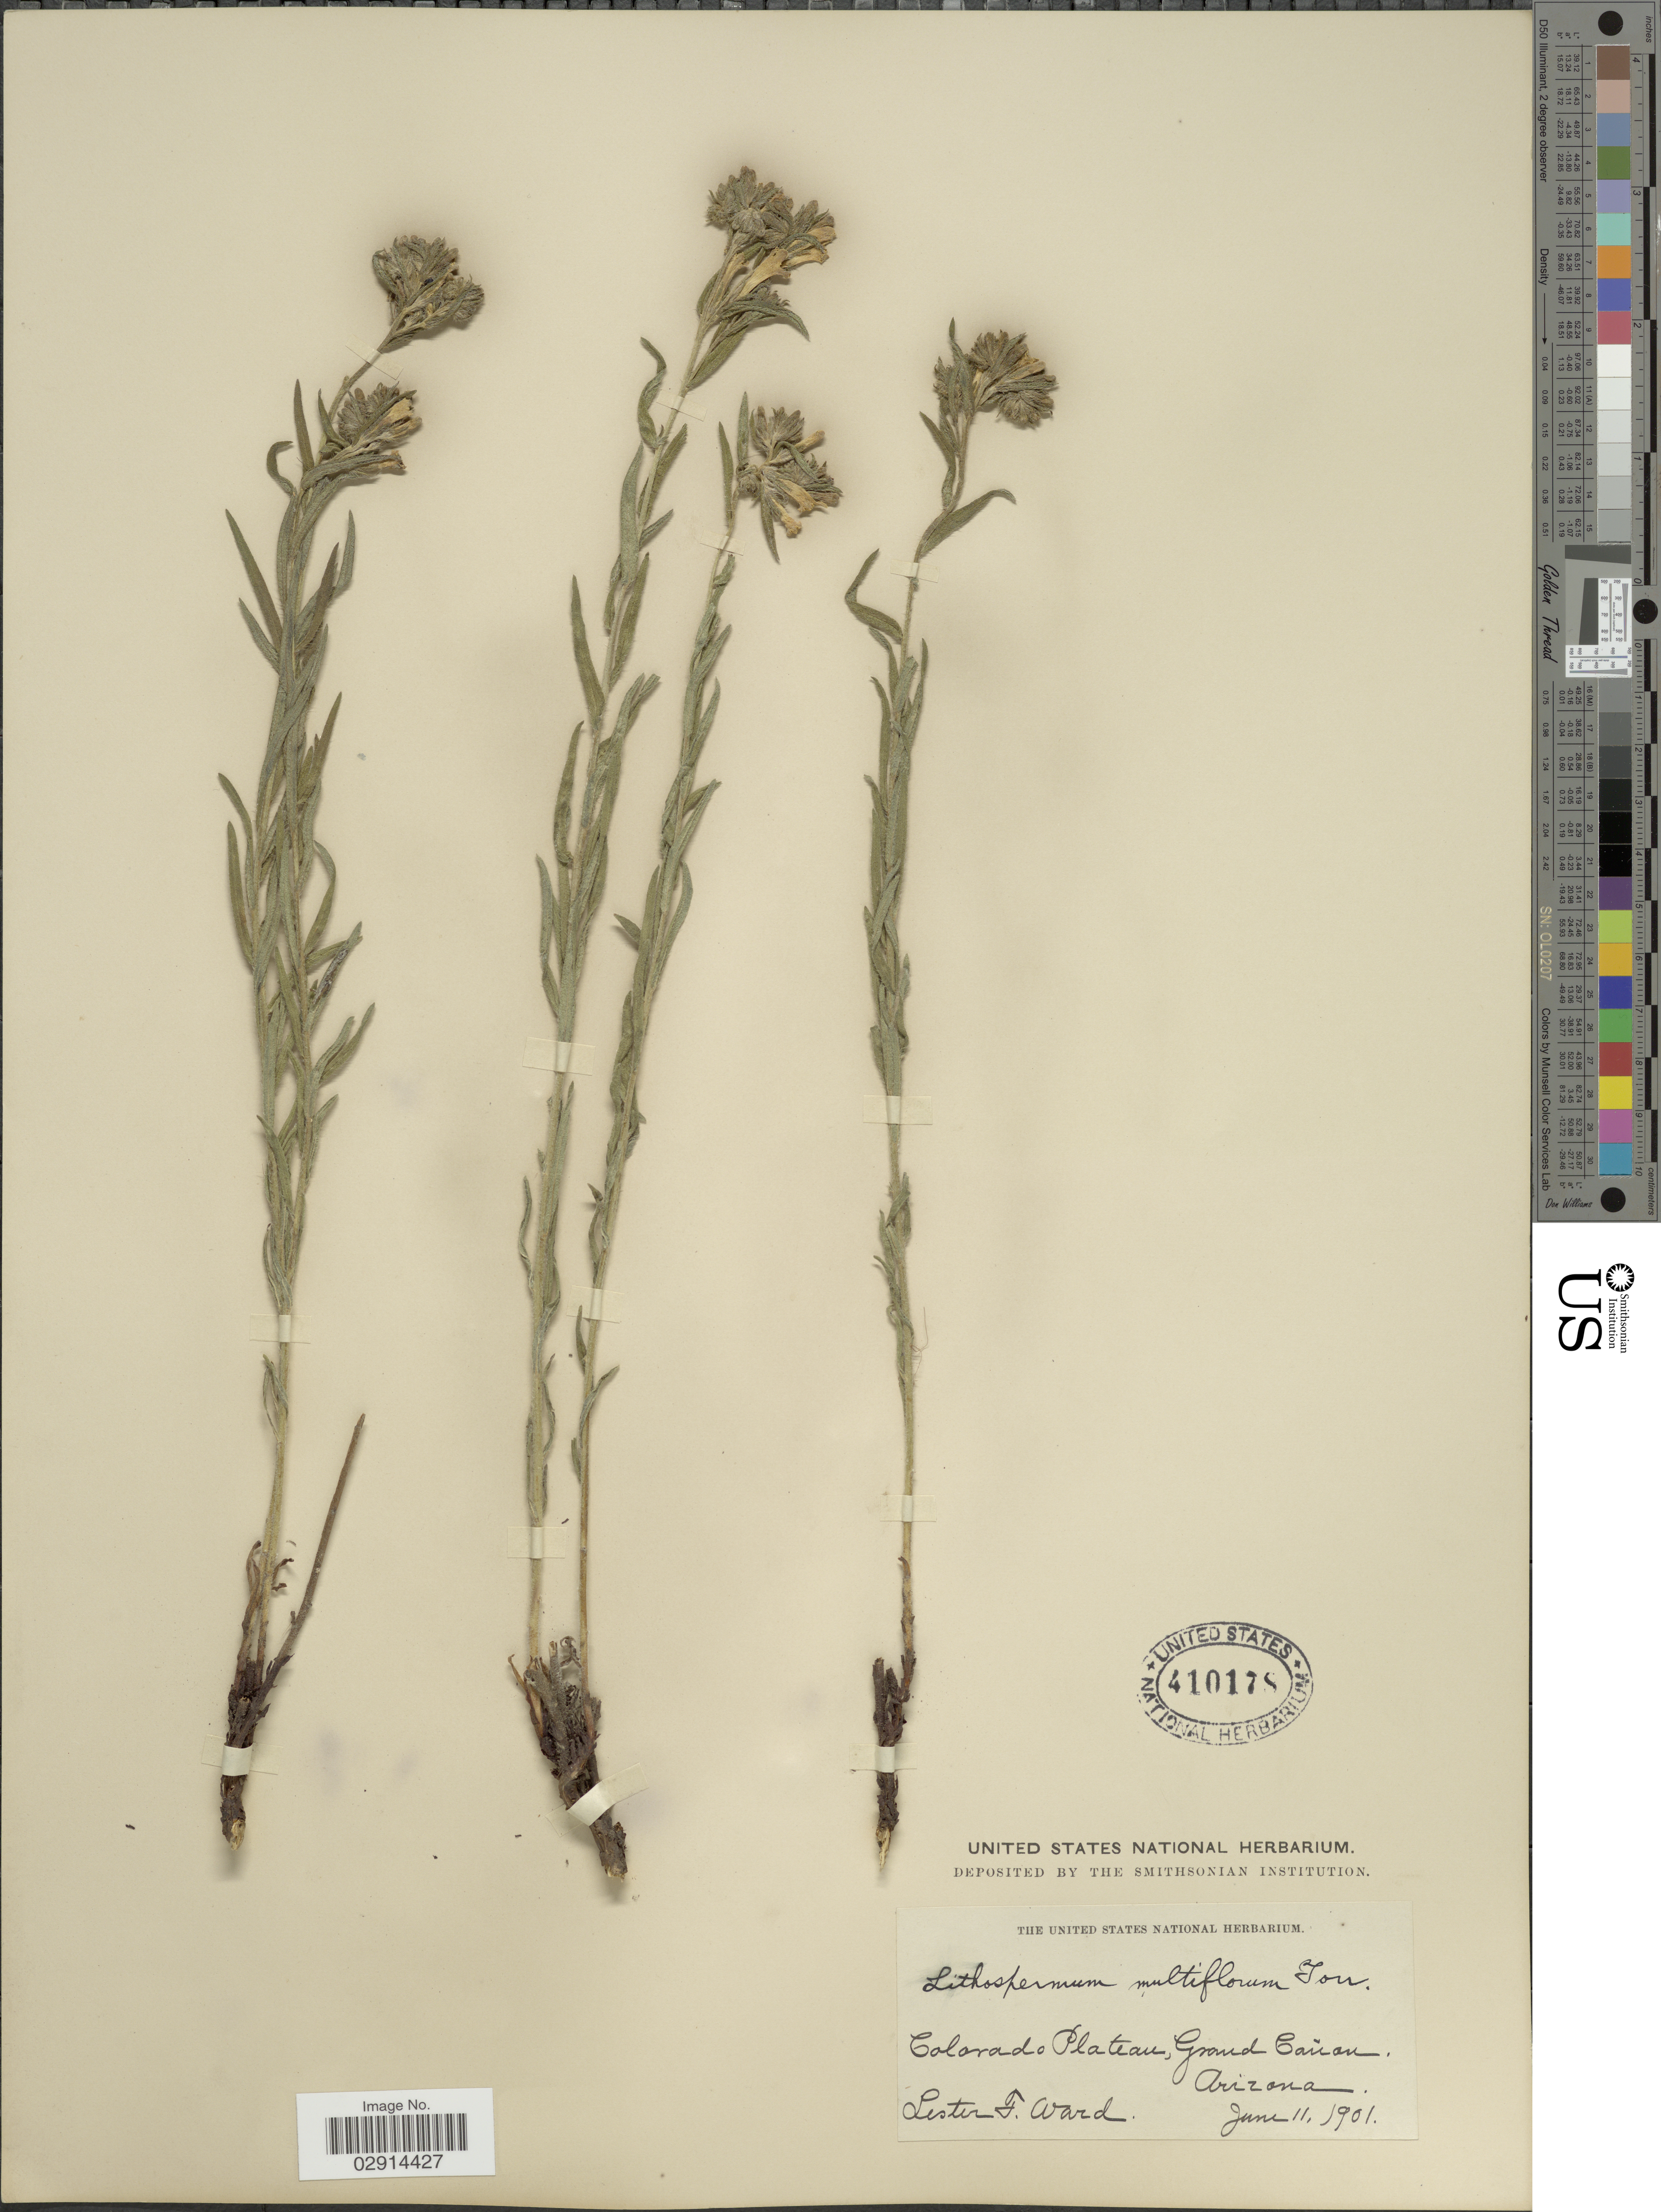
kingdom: Plantae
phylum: Tracheophyta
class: Magnoliopsida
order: Boraginales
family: Boraginaceae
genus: Lithospermum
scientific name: Lithospermum multiflorum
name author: Torr. ex A. Gray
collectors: L. F. Ward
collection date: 1901-06-11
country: United States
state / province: Arizona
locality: Colorado Plateau, Grand Cañon.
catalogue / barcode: US 410178